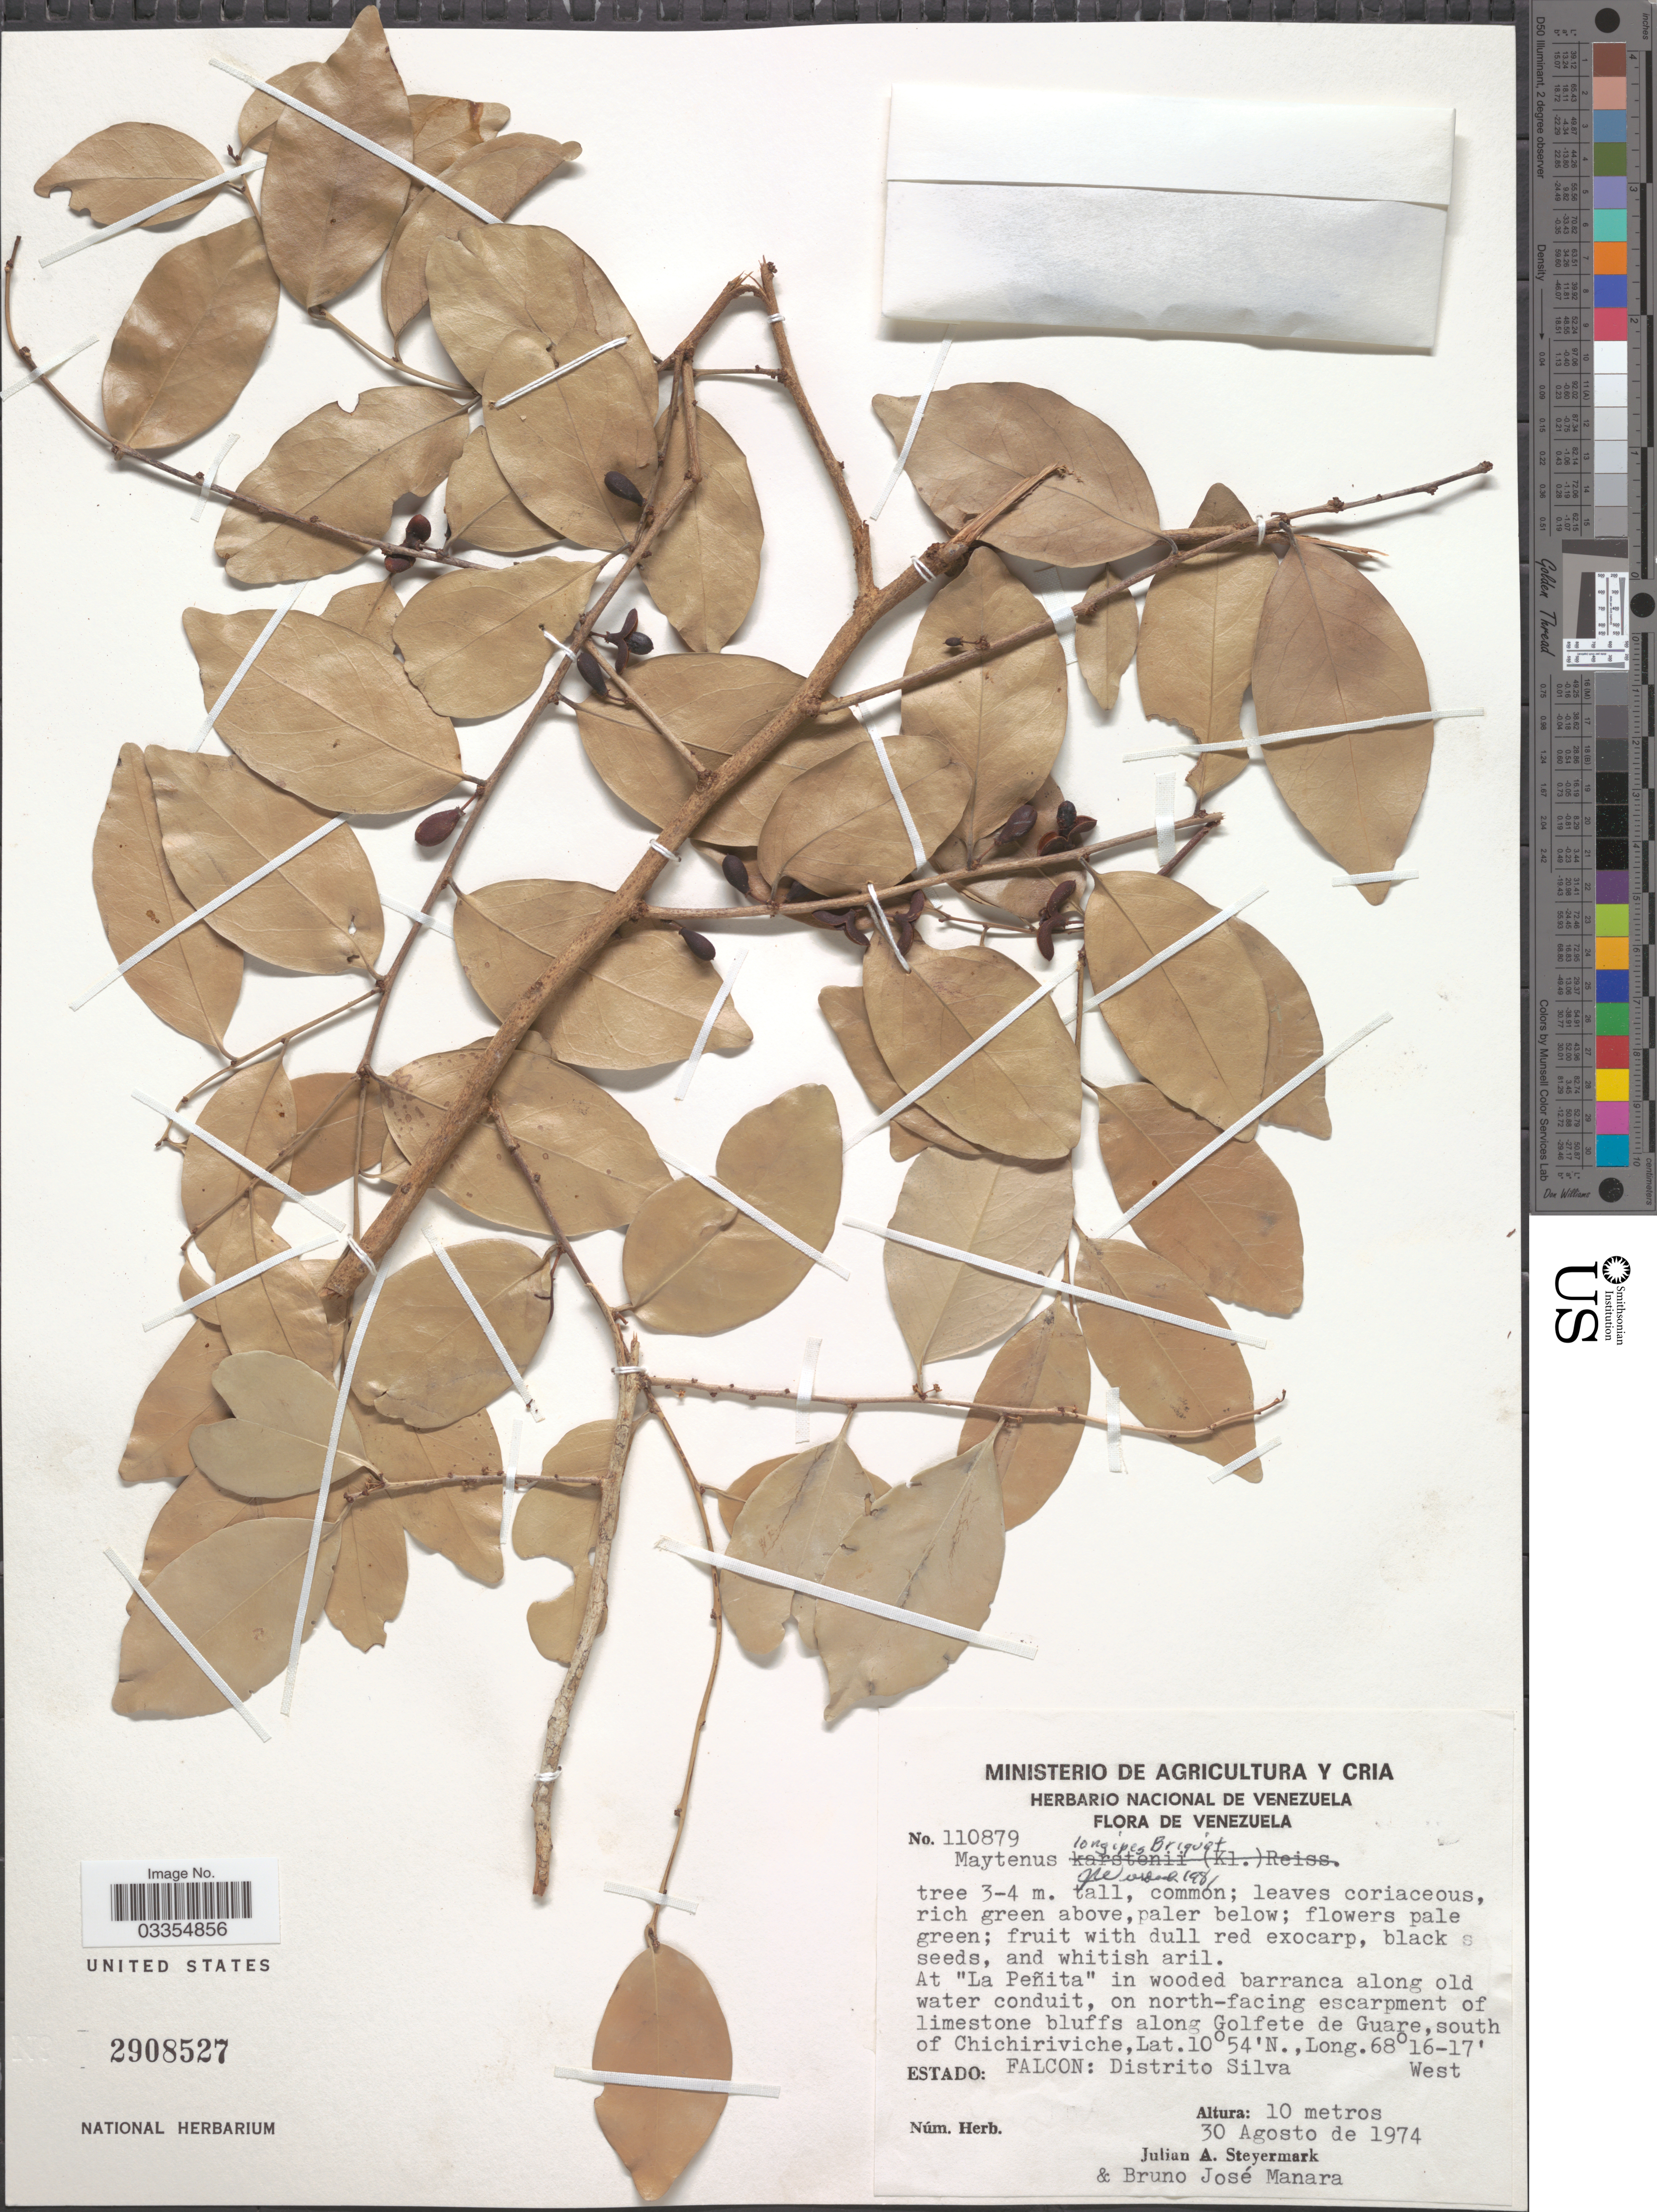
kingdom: Plantae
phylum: Tracheophyta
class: Magnoliopsida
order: Celastrales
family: Celastraceae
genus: Maytenus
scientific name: Maytenus longipes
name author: Briq.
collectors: J. Steyermark & B. Manara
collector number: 110879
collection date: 1974-08-30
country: Venezuela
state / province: Falcón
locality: At "La Peñita" in wooded barranca along old water conduit, on north-facing escarpment of limestone bluffs along Golfete de Guare, south of Chichiriviche. Distrito Silva.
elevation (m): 10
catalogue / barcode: US 2908528